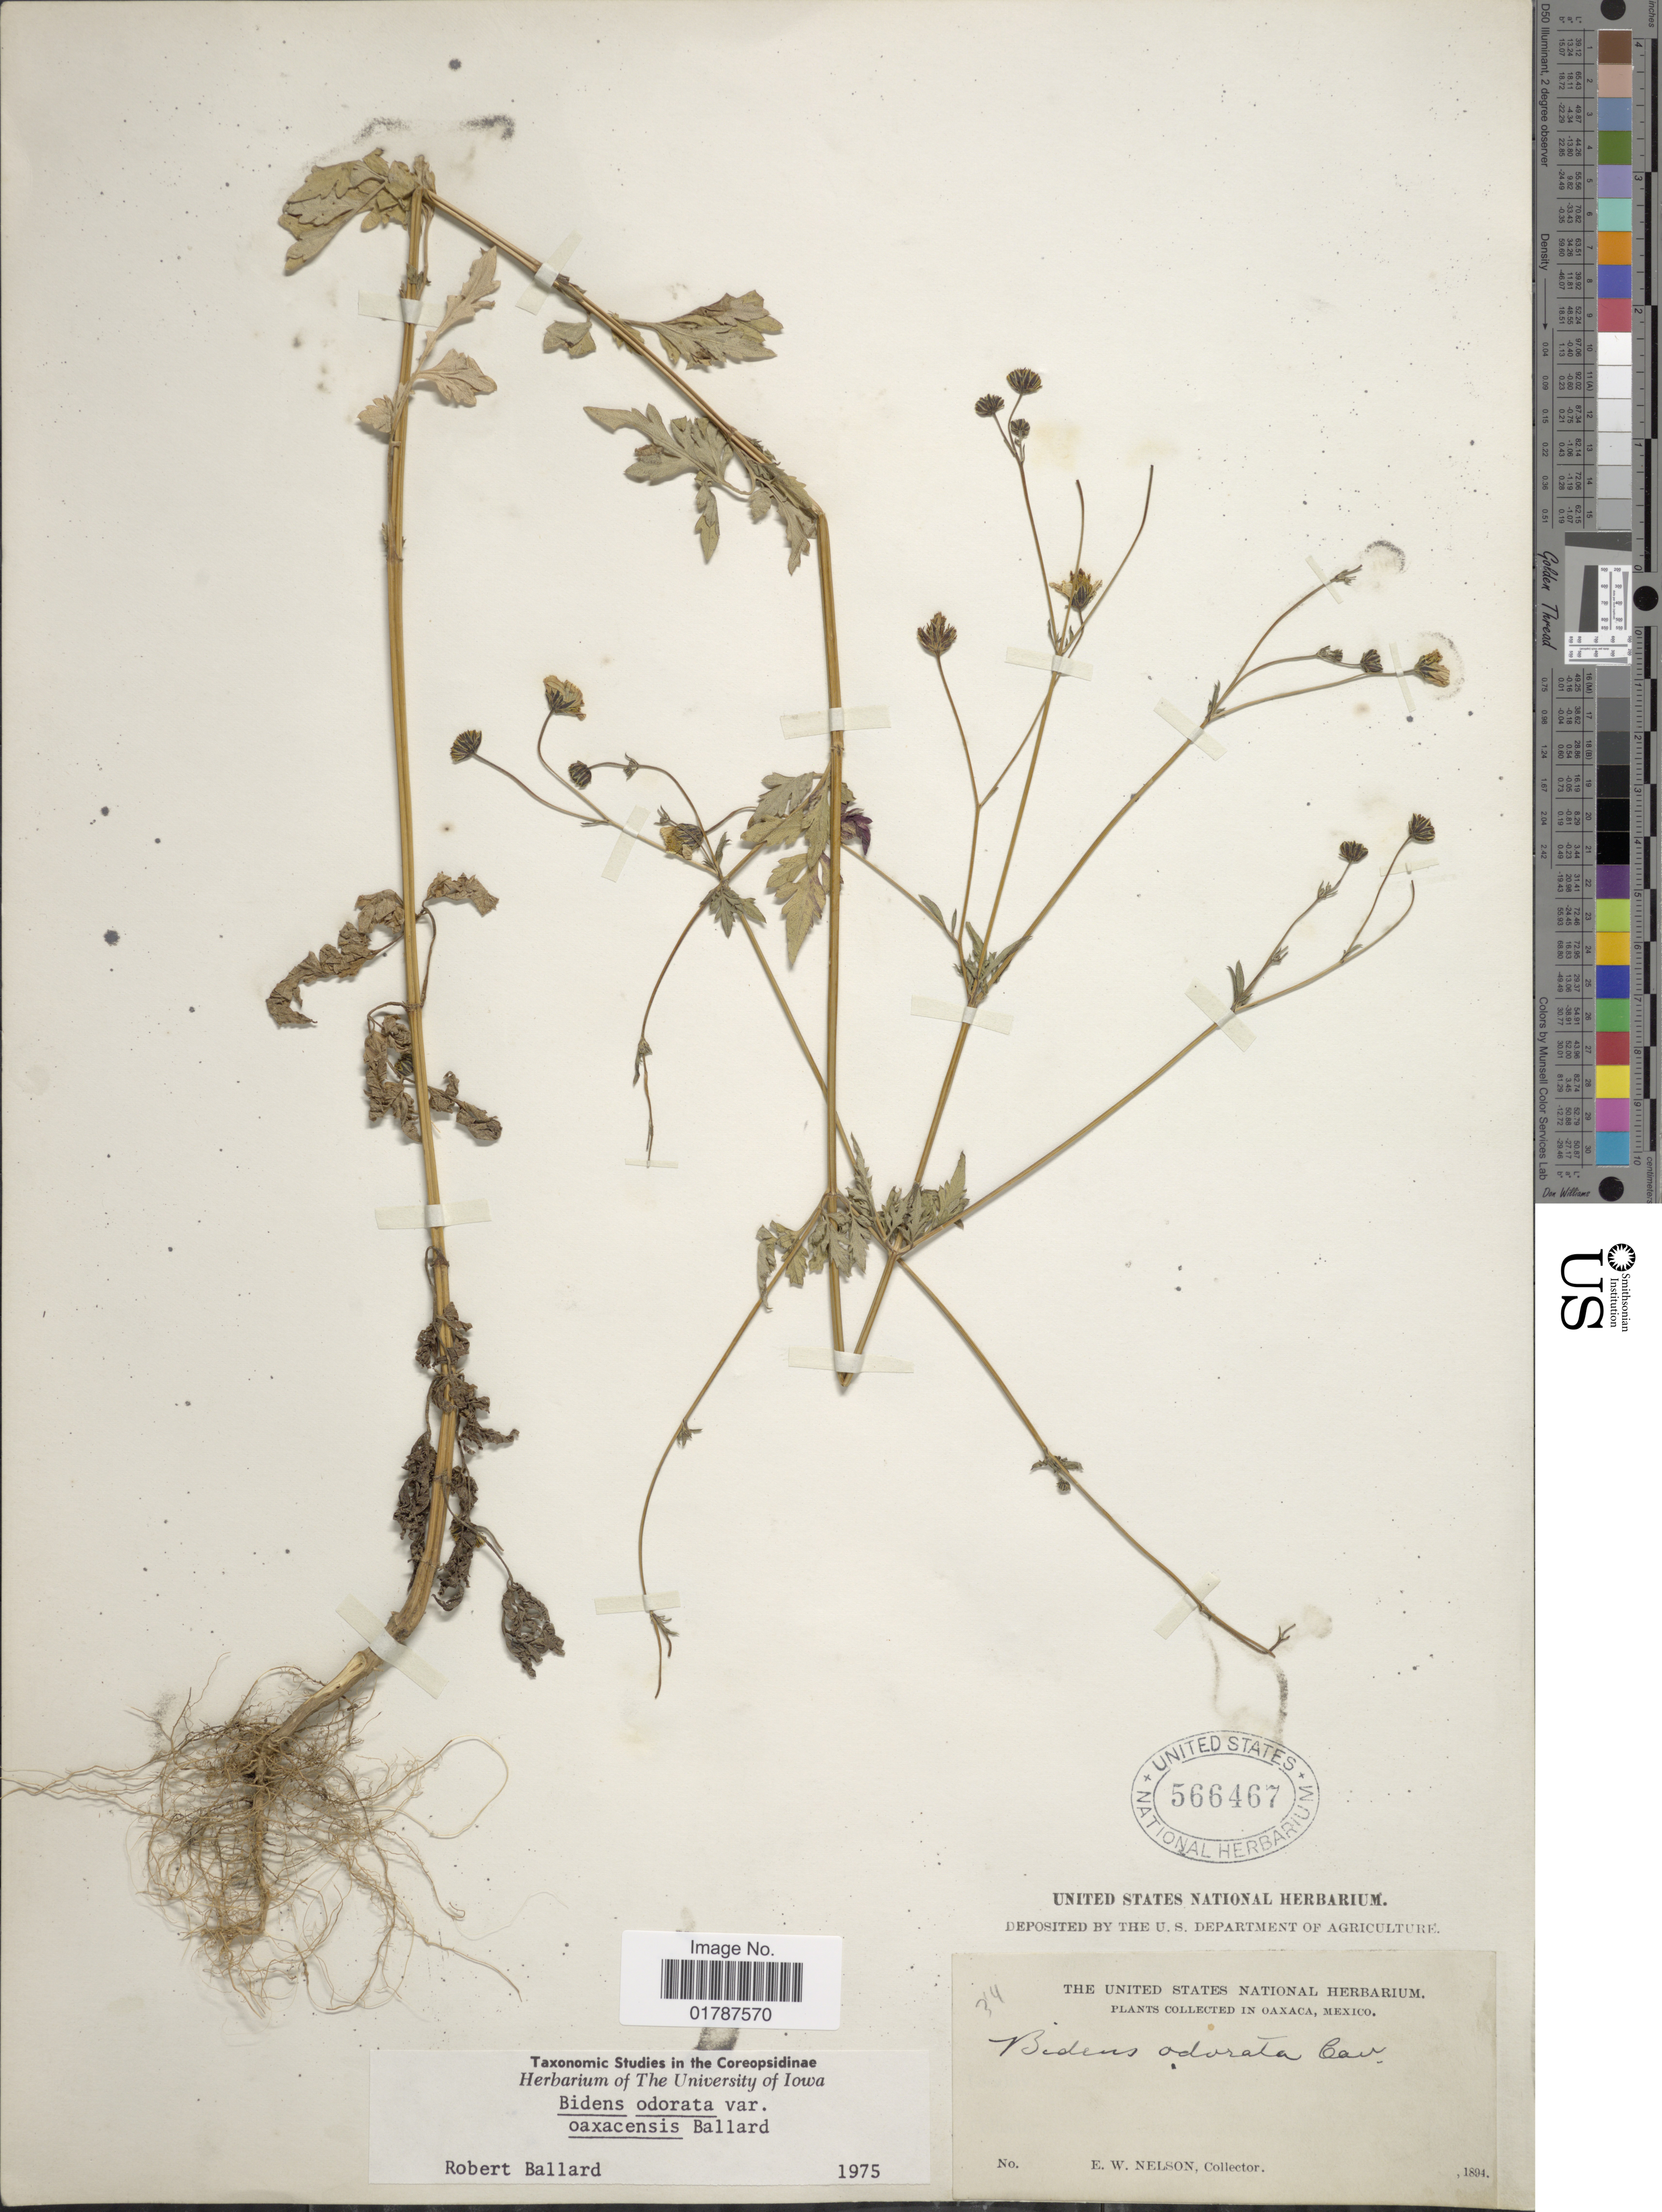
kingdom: Plantae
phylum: Tracheophyta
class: Magnoliopsida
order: Asterales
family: Asteraceae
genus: Bidens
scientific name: Bidens odorata var. oaxacensis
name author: Ballard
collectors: E. W. Nelson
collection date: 1894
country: Mexico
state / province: Oaxaca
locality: In Oaxaca, Mexico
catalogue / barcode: US 566467